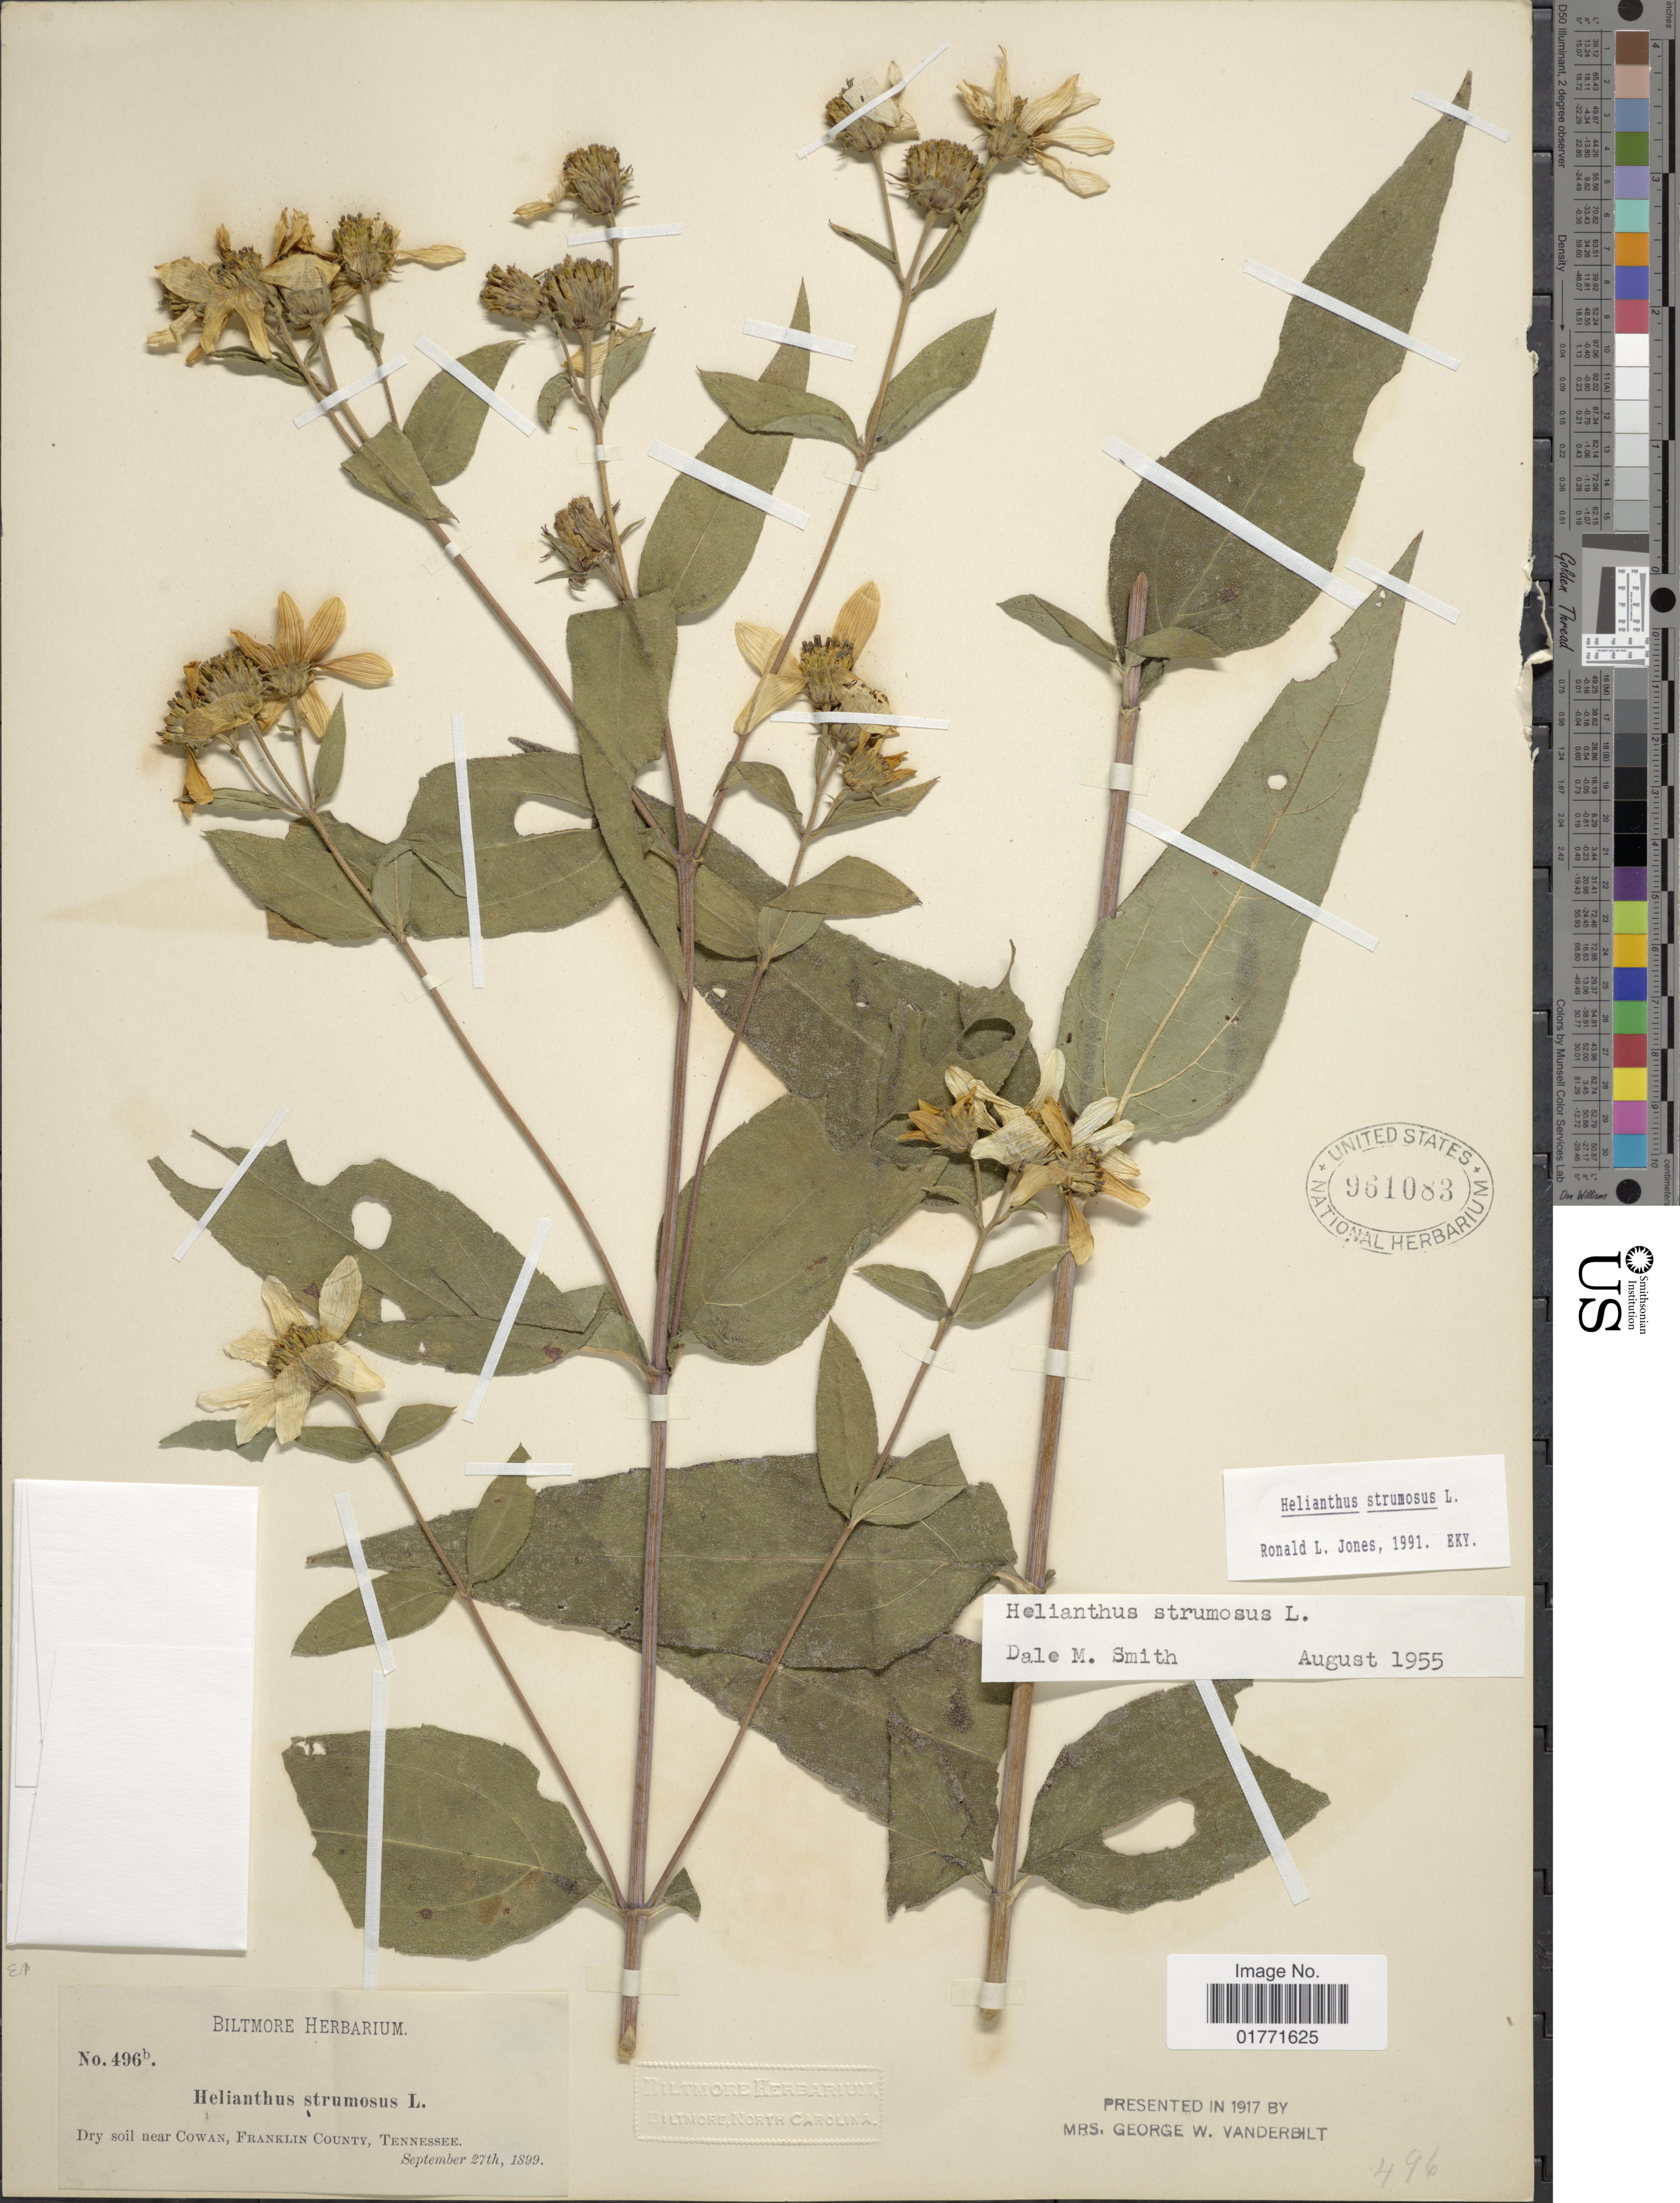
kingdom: Plantae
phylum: Tracheophyta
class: Magnoliopsida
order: Asterales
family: Asteraceae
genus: Helianthus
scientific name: Helianthus strumosus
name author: L.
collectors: ex herb. Biltmore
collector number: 496b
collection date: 1899-09-27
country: United States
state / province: Tennessee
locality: Near Cowman, Franklin County, Tennessee.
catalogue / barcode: US 961083